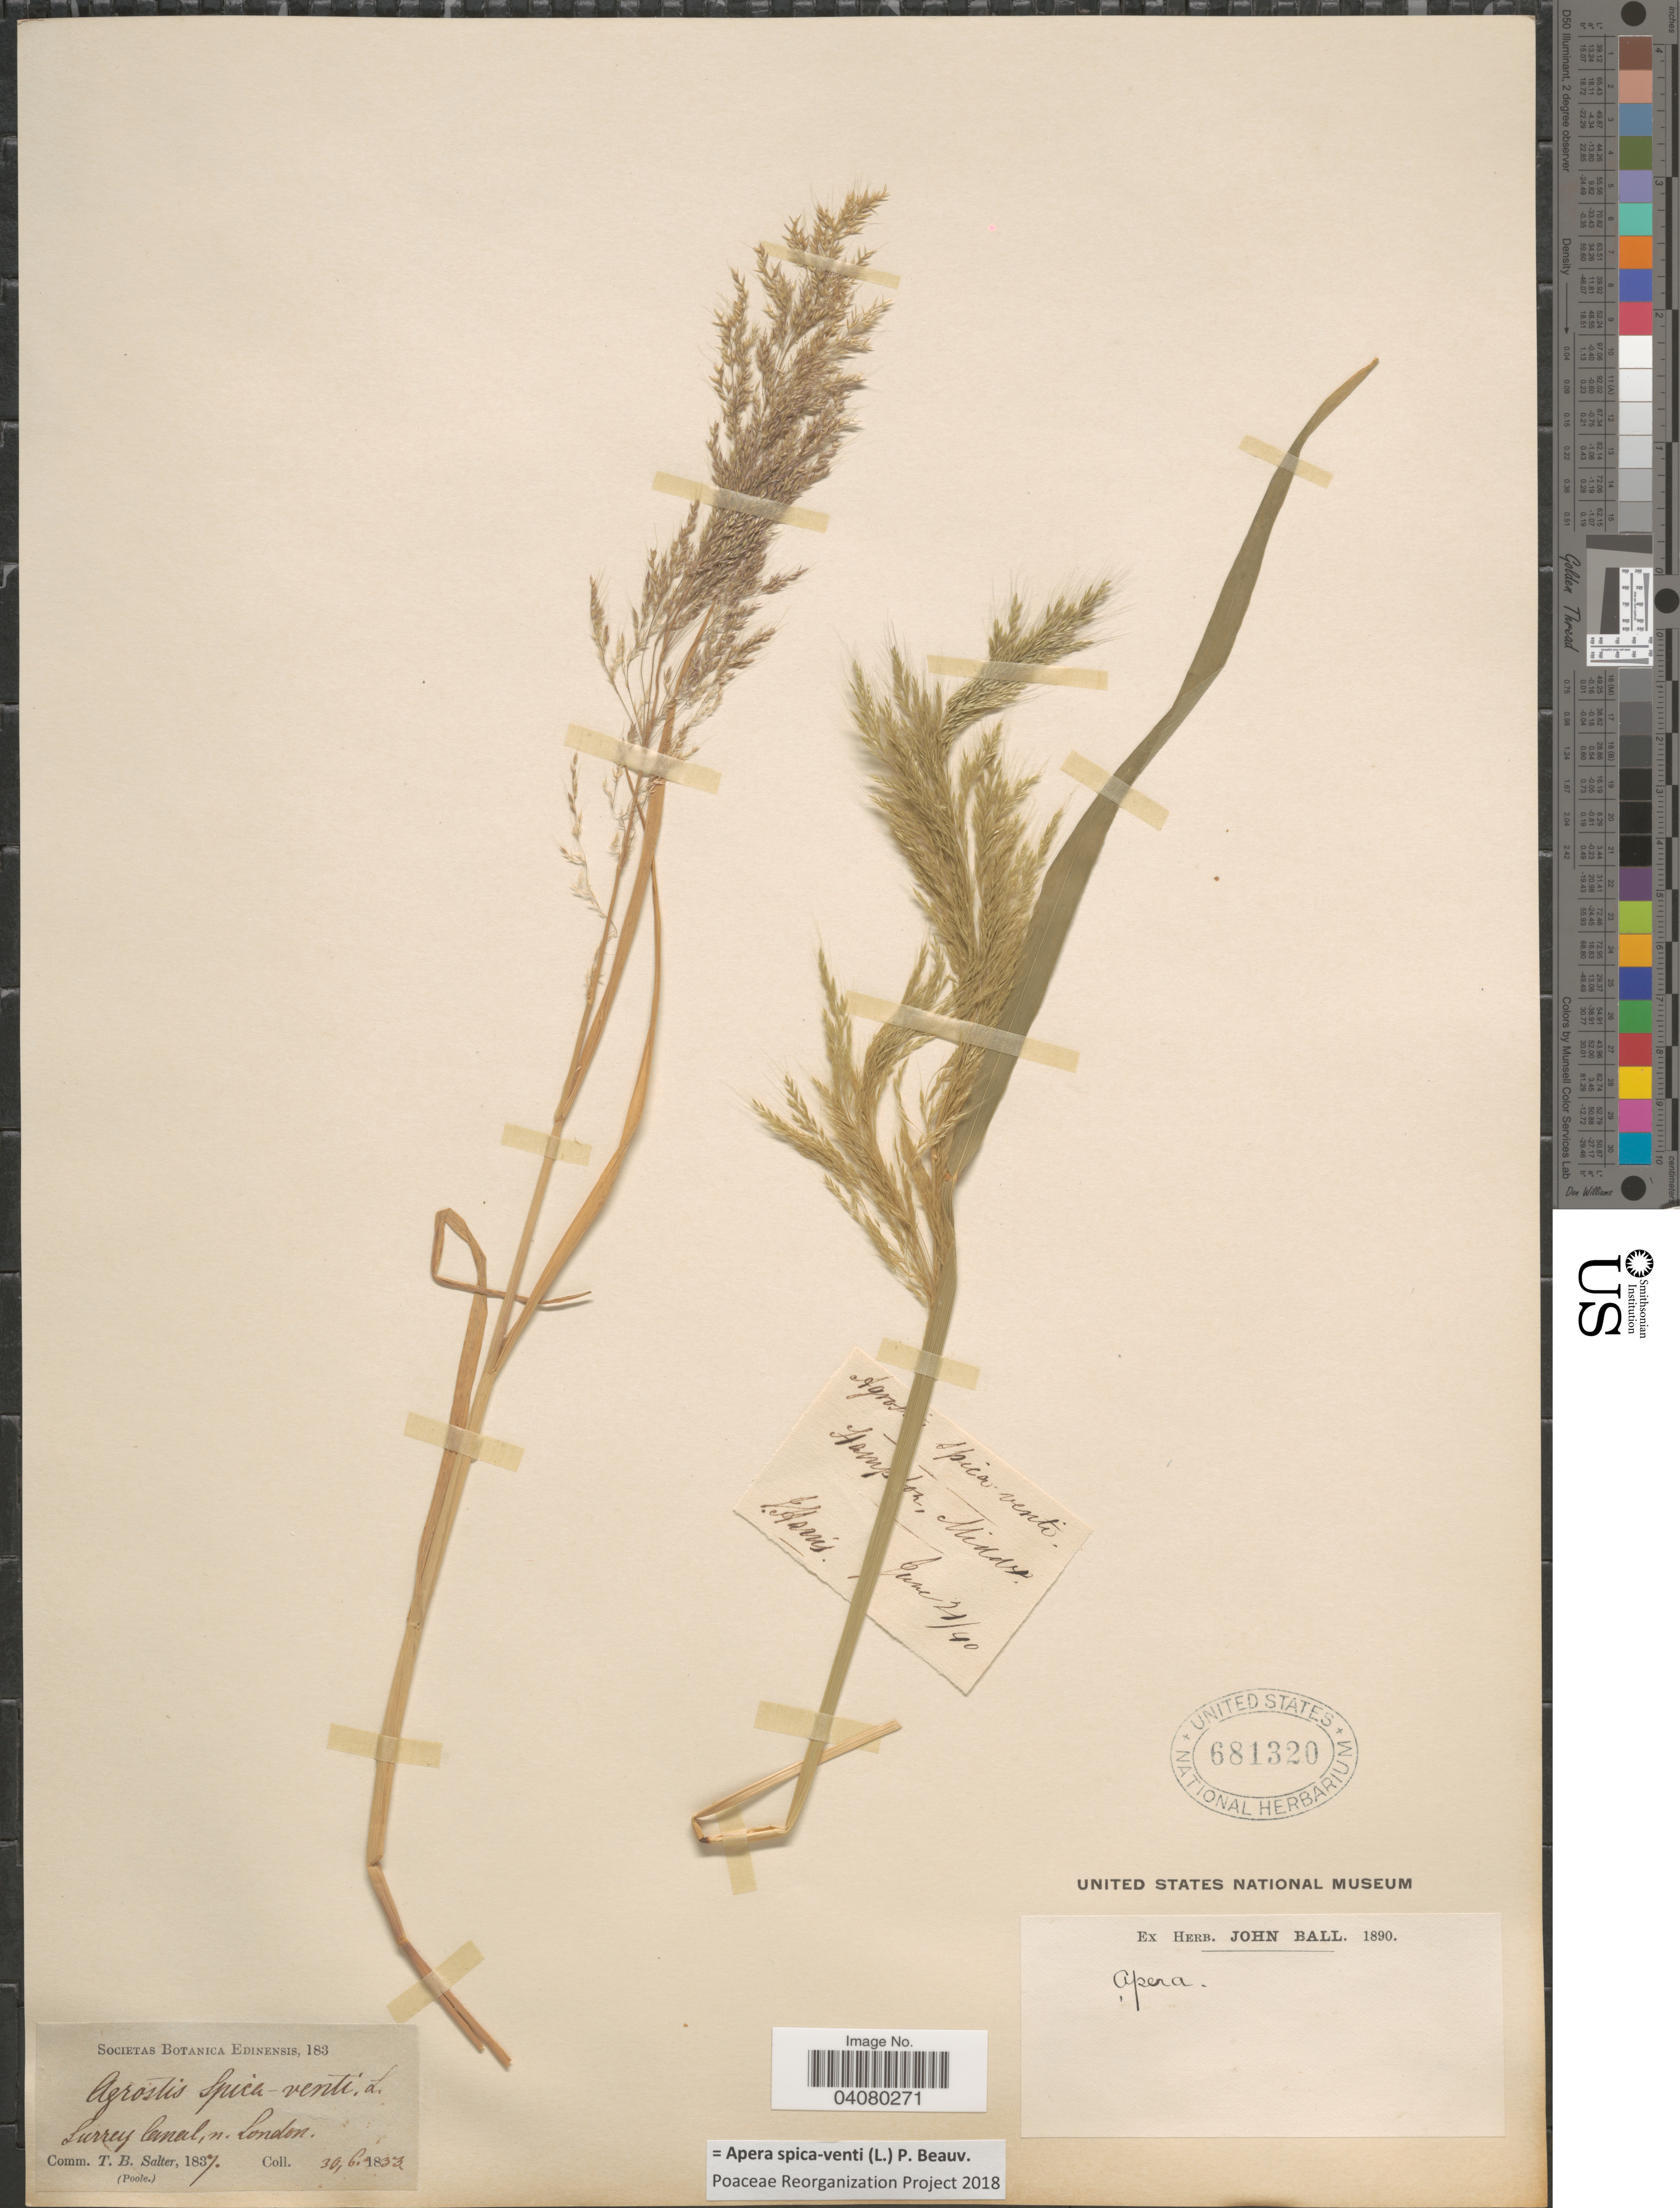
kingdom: Plantae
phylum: Tracheophyta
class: Liliopsida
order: Poales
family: Poaceae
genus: Apera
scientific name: Apera spica-venti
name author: (L.) P. Beauv.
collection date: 1833-06-30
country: United Kingdom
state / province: England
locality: Surrey Canal, n. London.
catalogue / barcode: US 681320-2